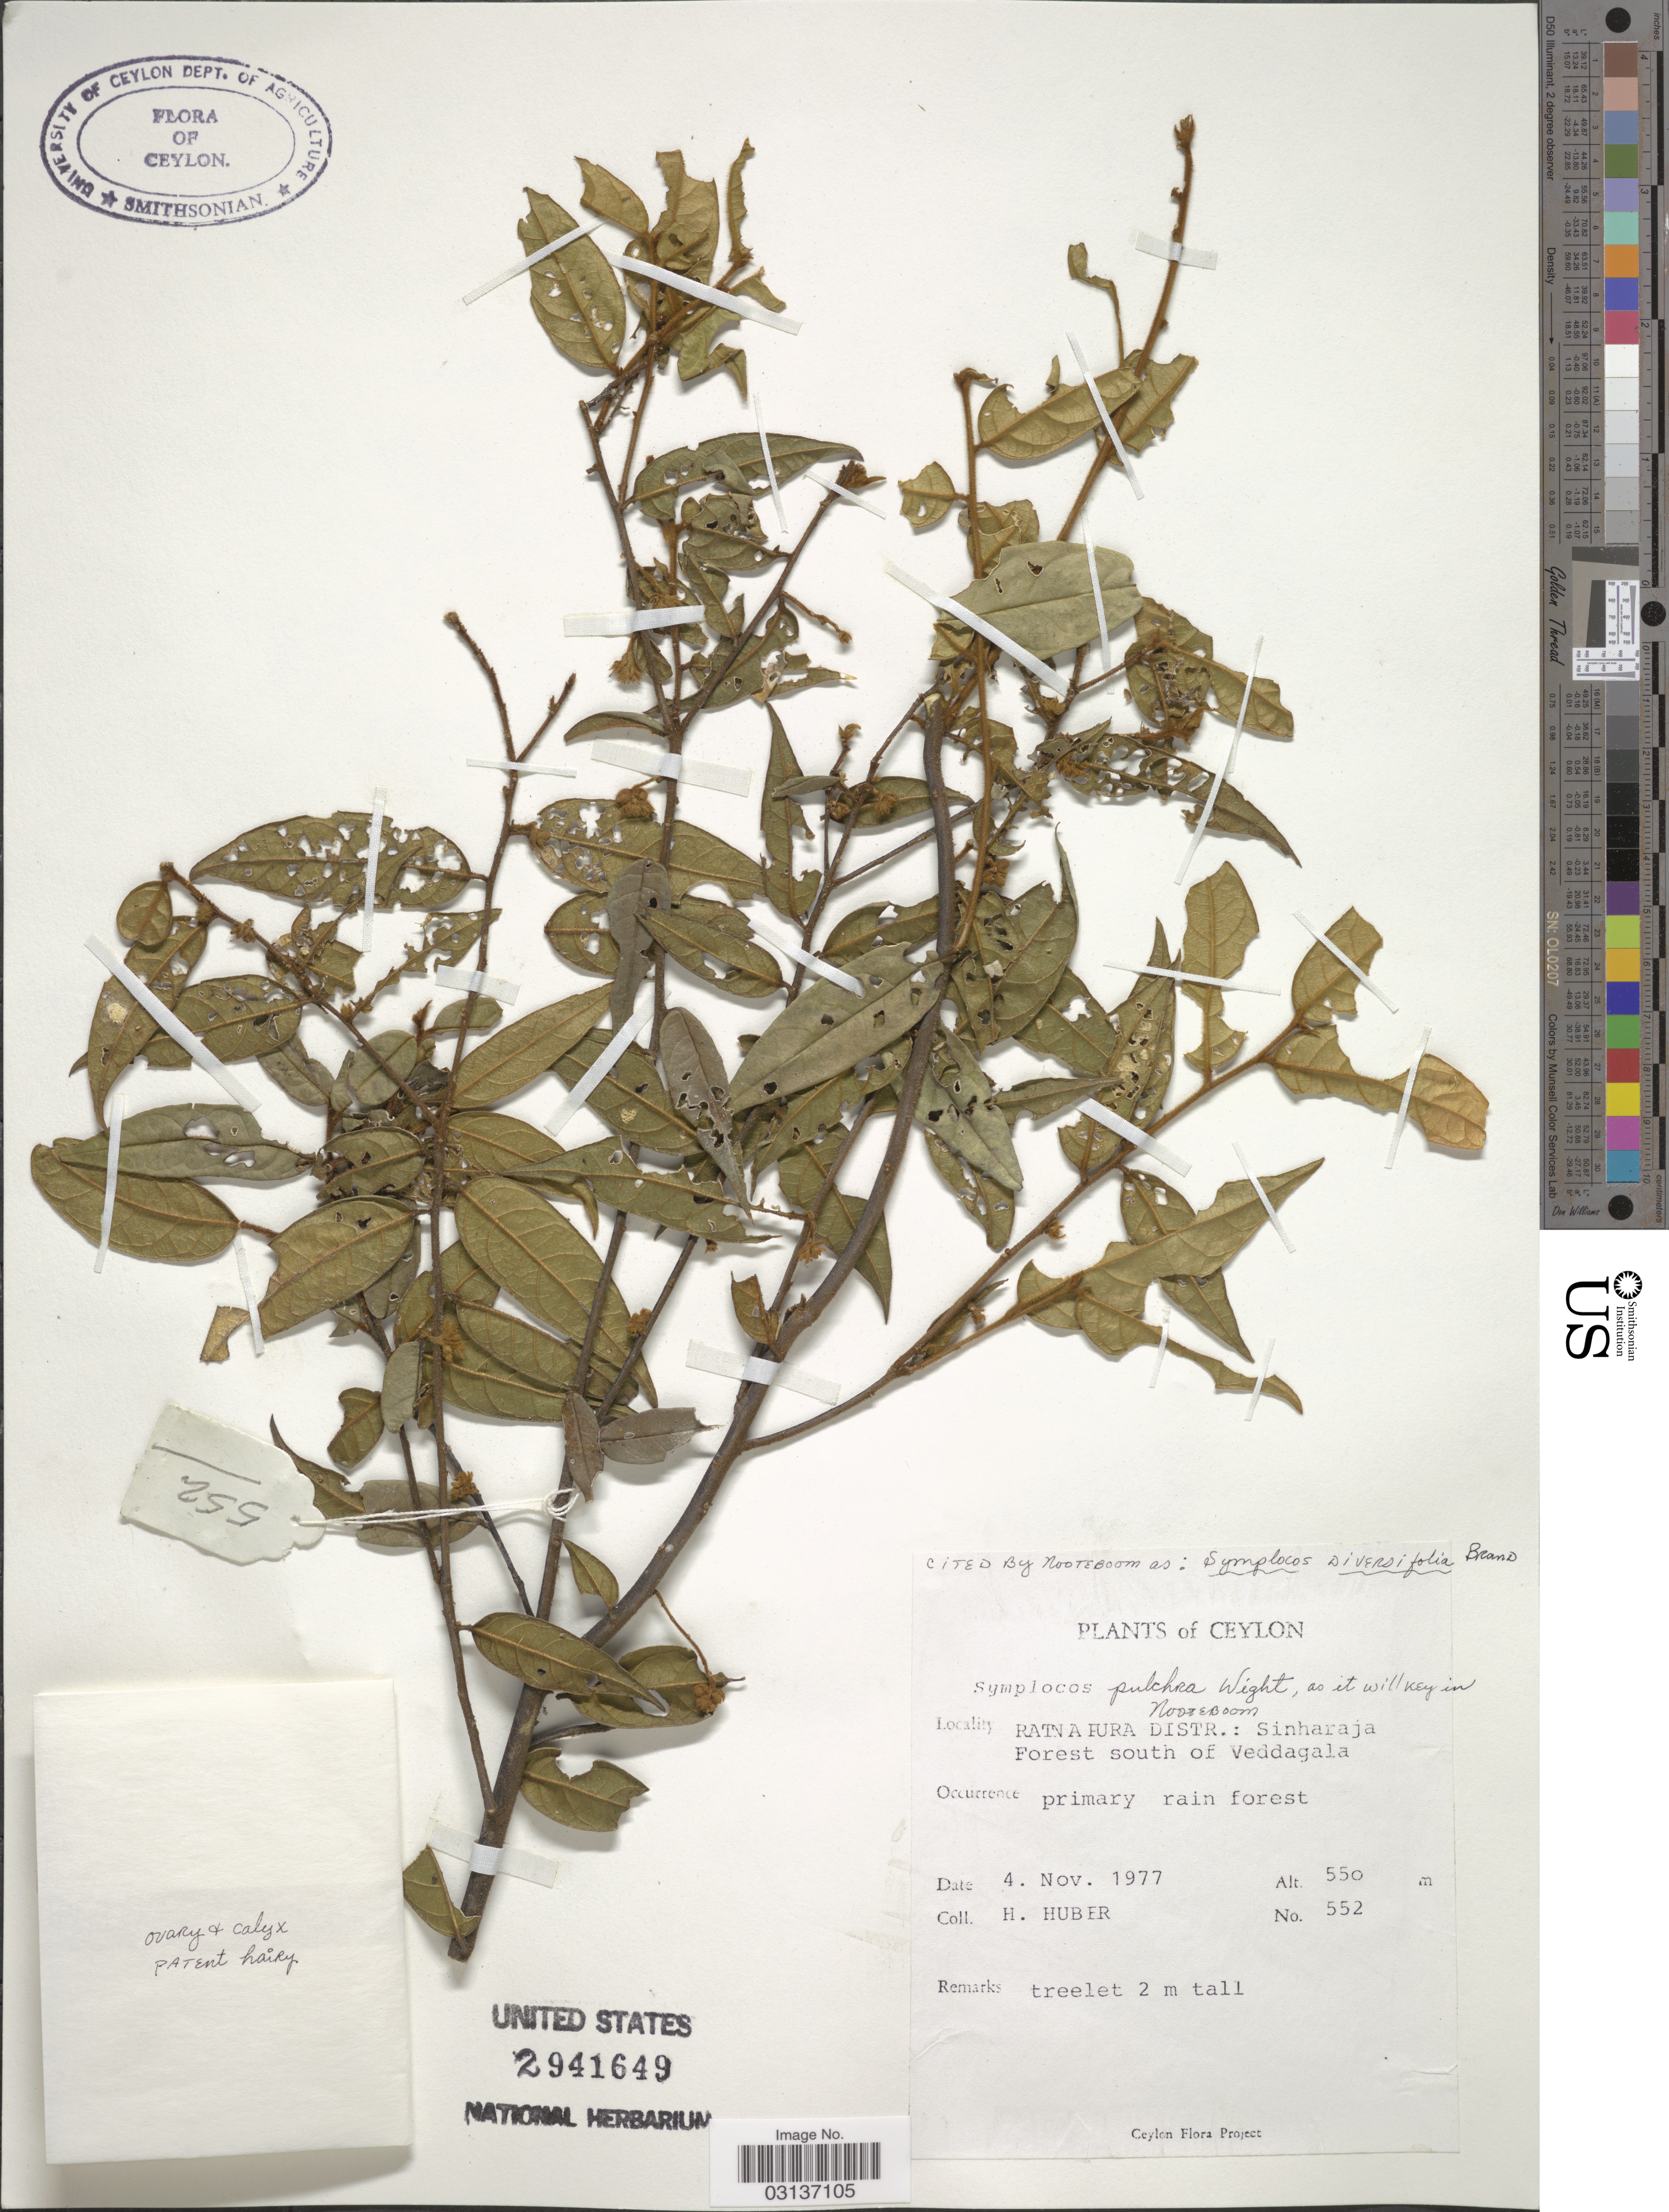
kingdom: Plantae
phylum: Tracheophyta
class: Magnoliopsida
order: Ericales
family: Symplocaceae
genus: Symplocos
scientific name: Symplocos pulchra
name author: Wight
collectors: H. Huber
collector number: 552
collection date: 1977-11-04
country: Sri Lanka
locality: Ceylon. Ratnapura Distr.: Sinharaja Forest south of Veddagala.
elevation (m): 550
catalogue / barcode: US 2941649